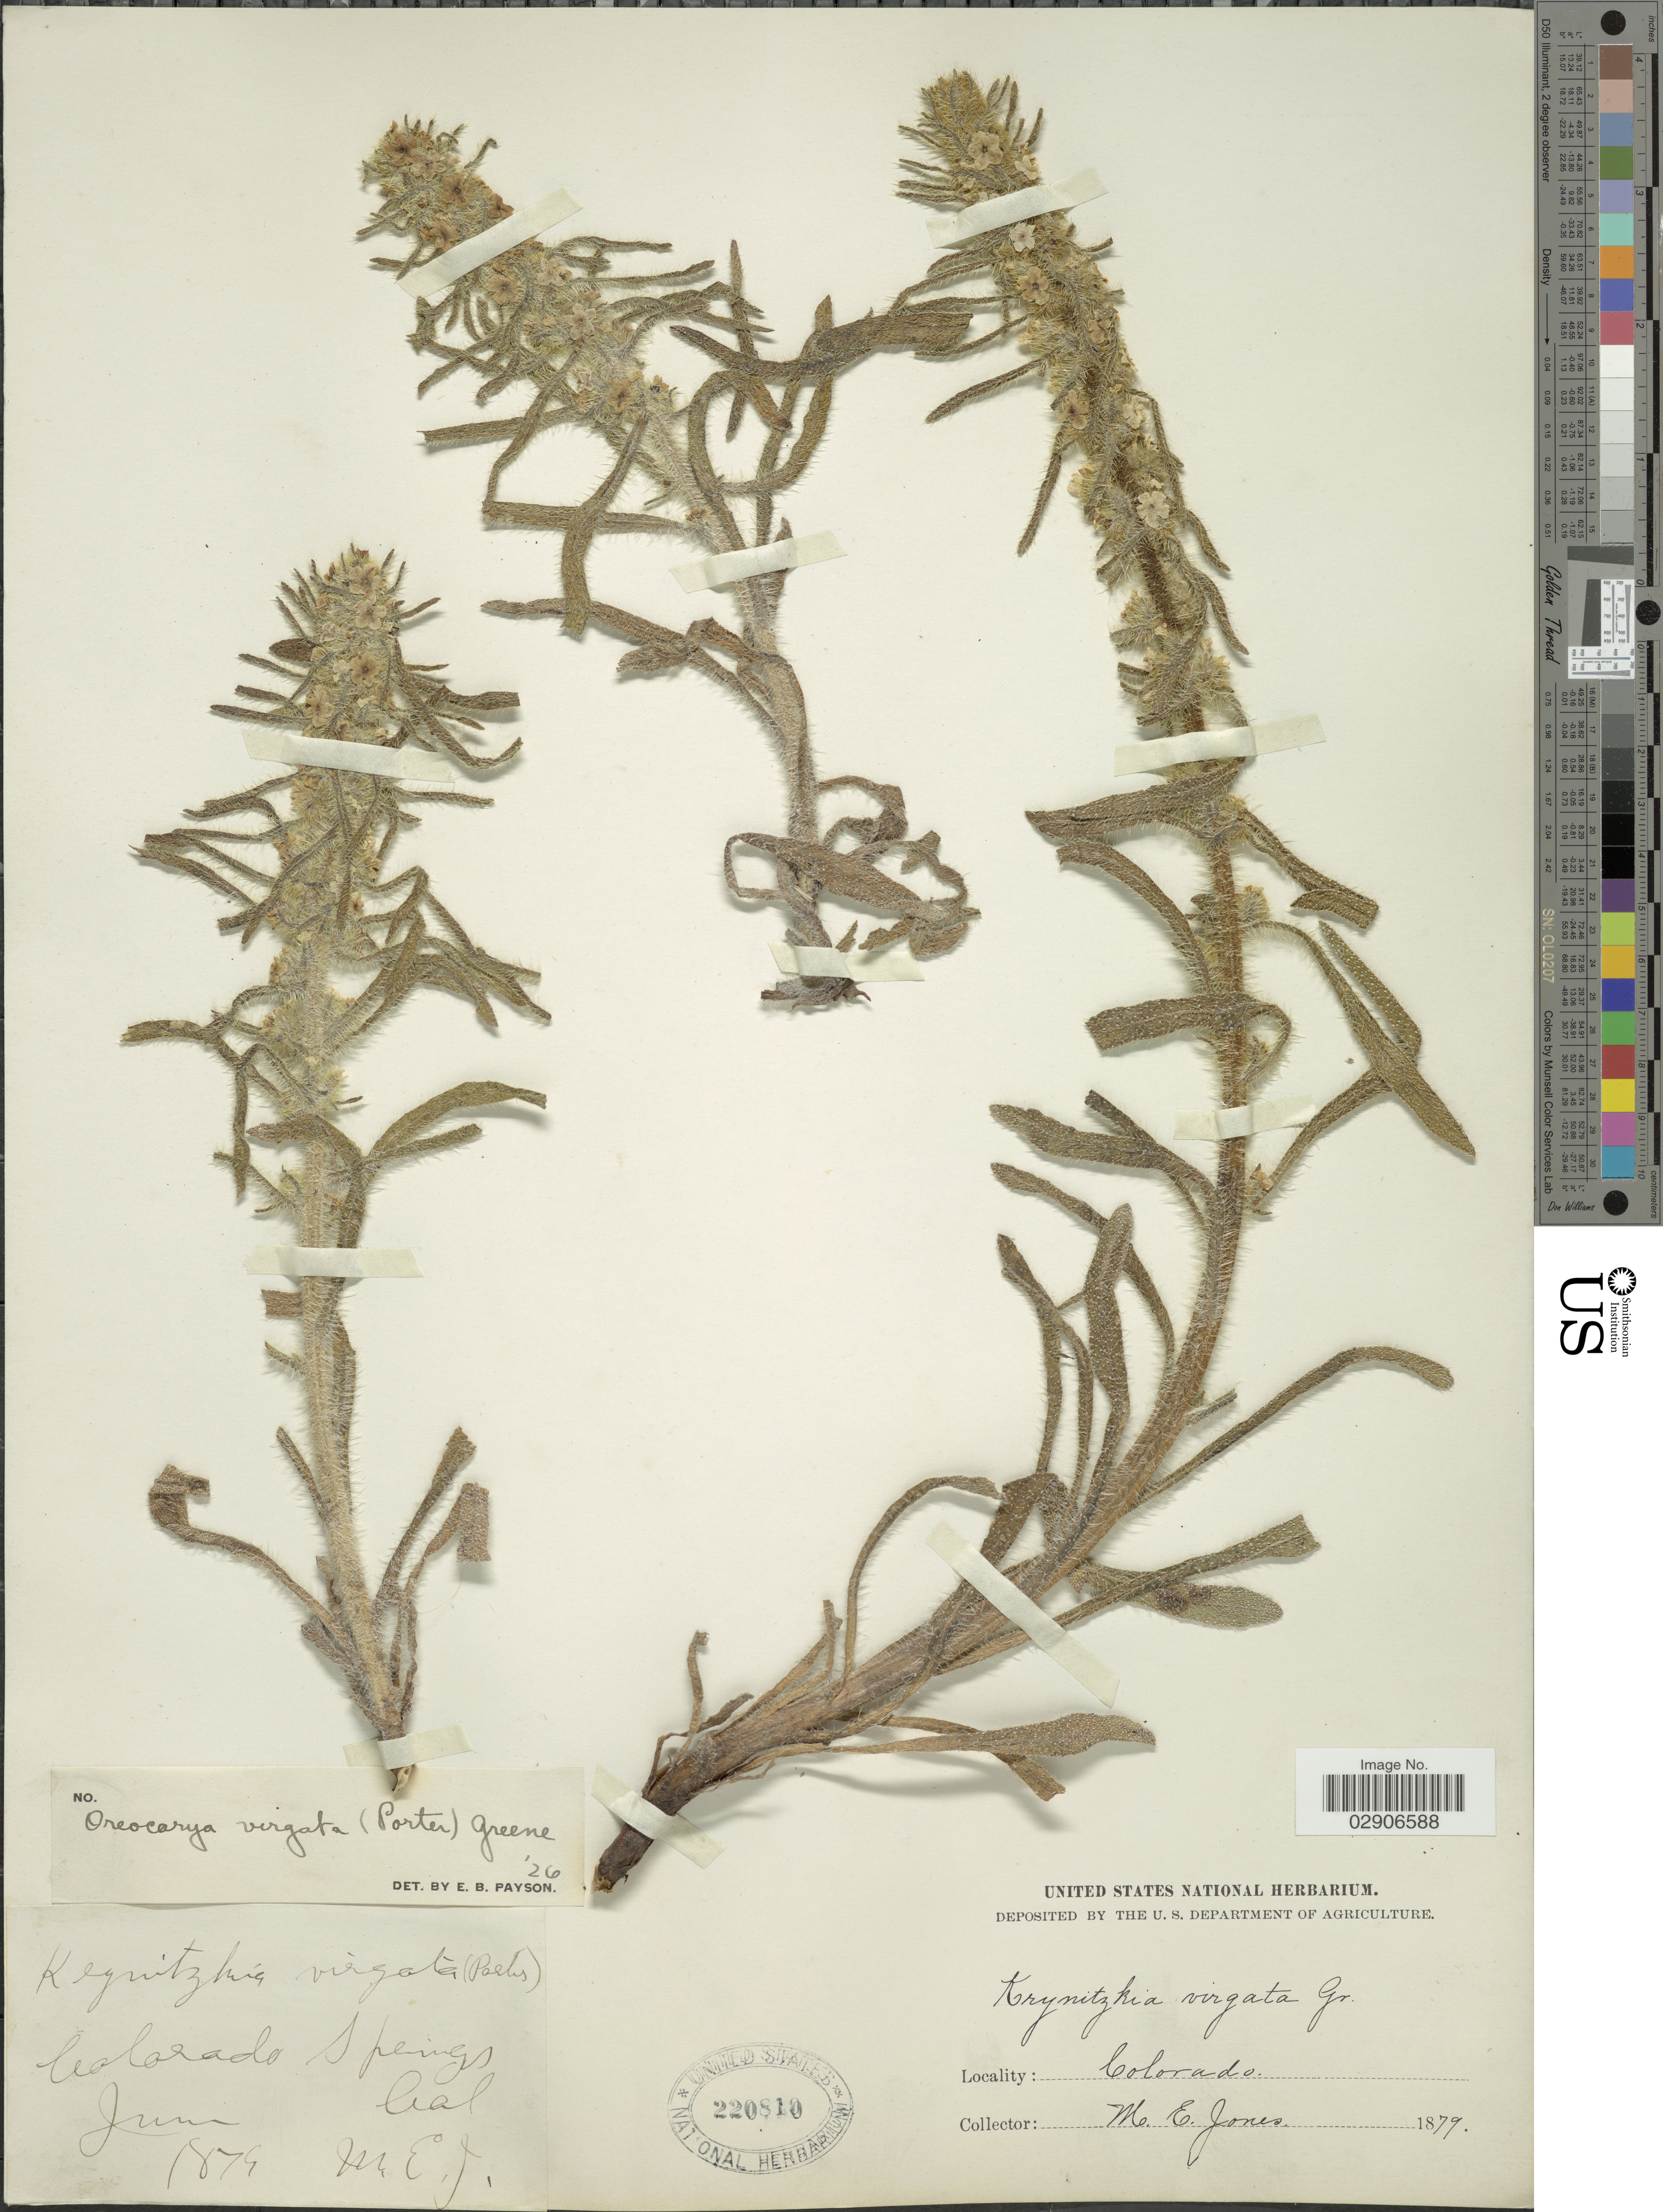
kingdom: Plantae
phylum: Tracheophyta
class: Magnoliopsida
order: Boraginales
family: Boraginaceae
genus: Oreocarya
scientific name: Oreocarya virgata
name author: (Porter) Greene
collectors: M. E. Jones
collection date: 1879-06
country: United States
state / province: Colorado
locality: Colorado Springs, Colorado.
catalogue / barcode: US 220810